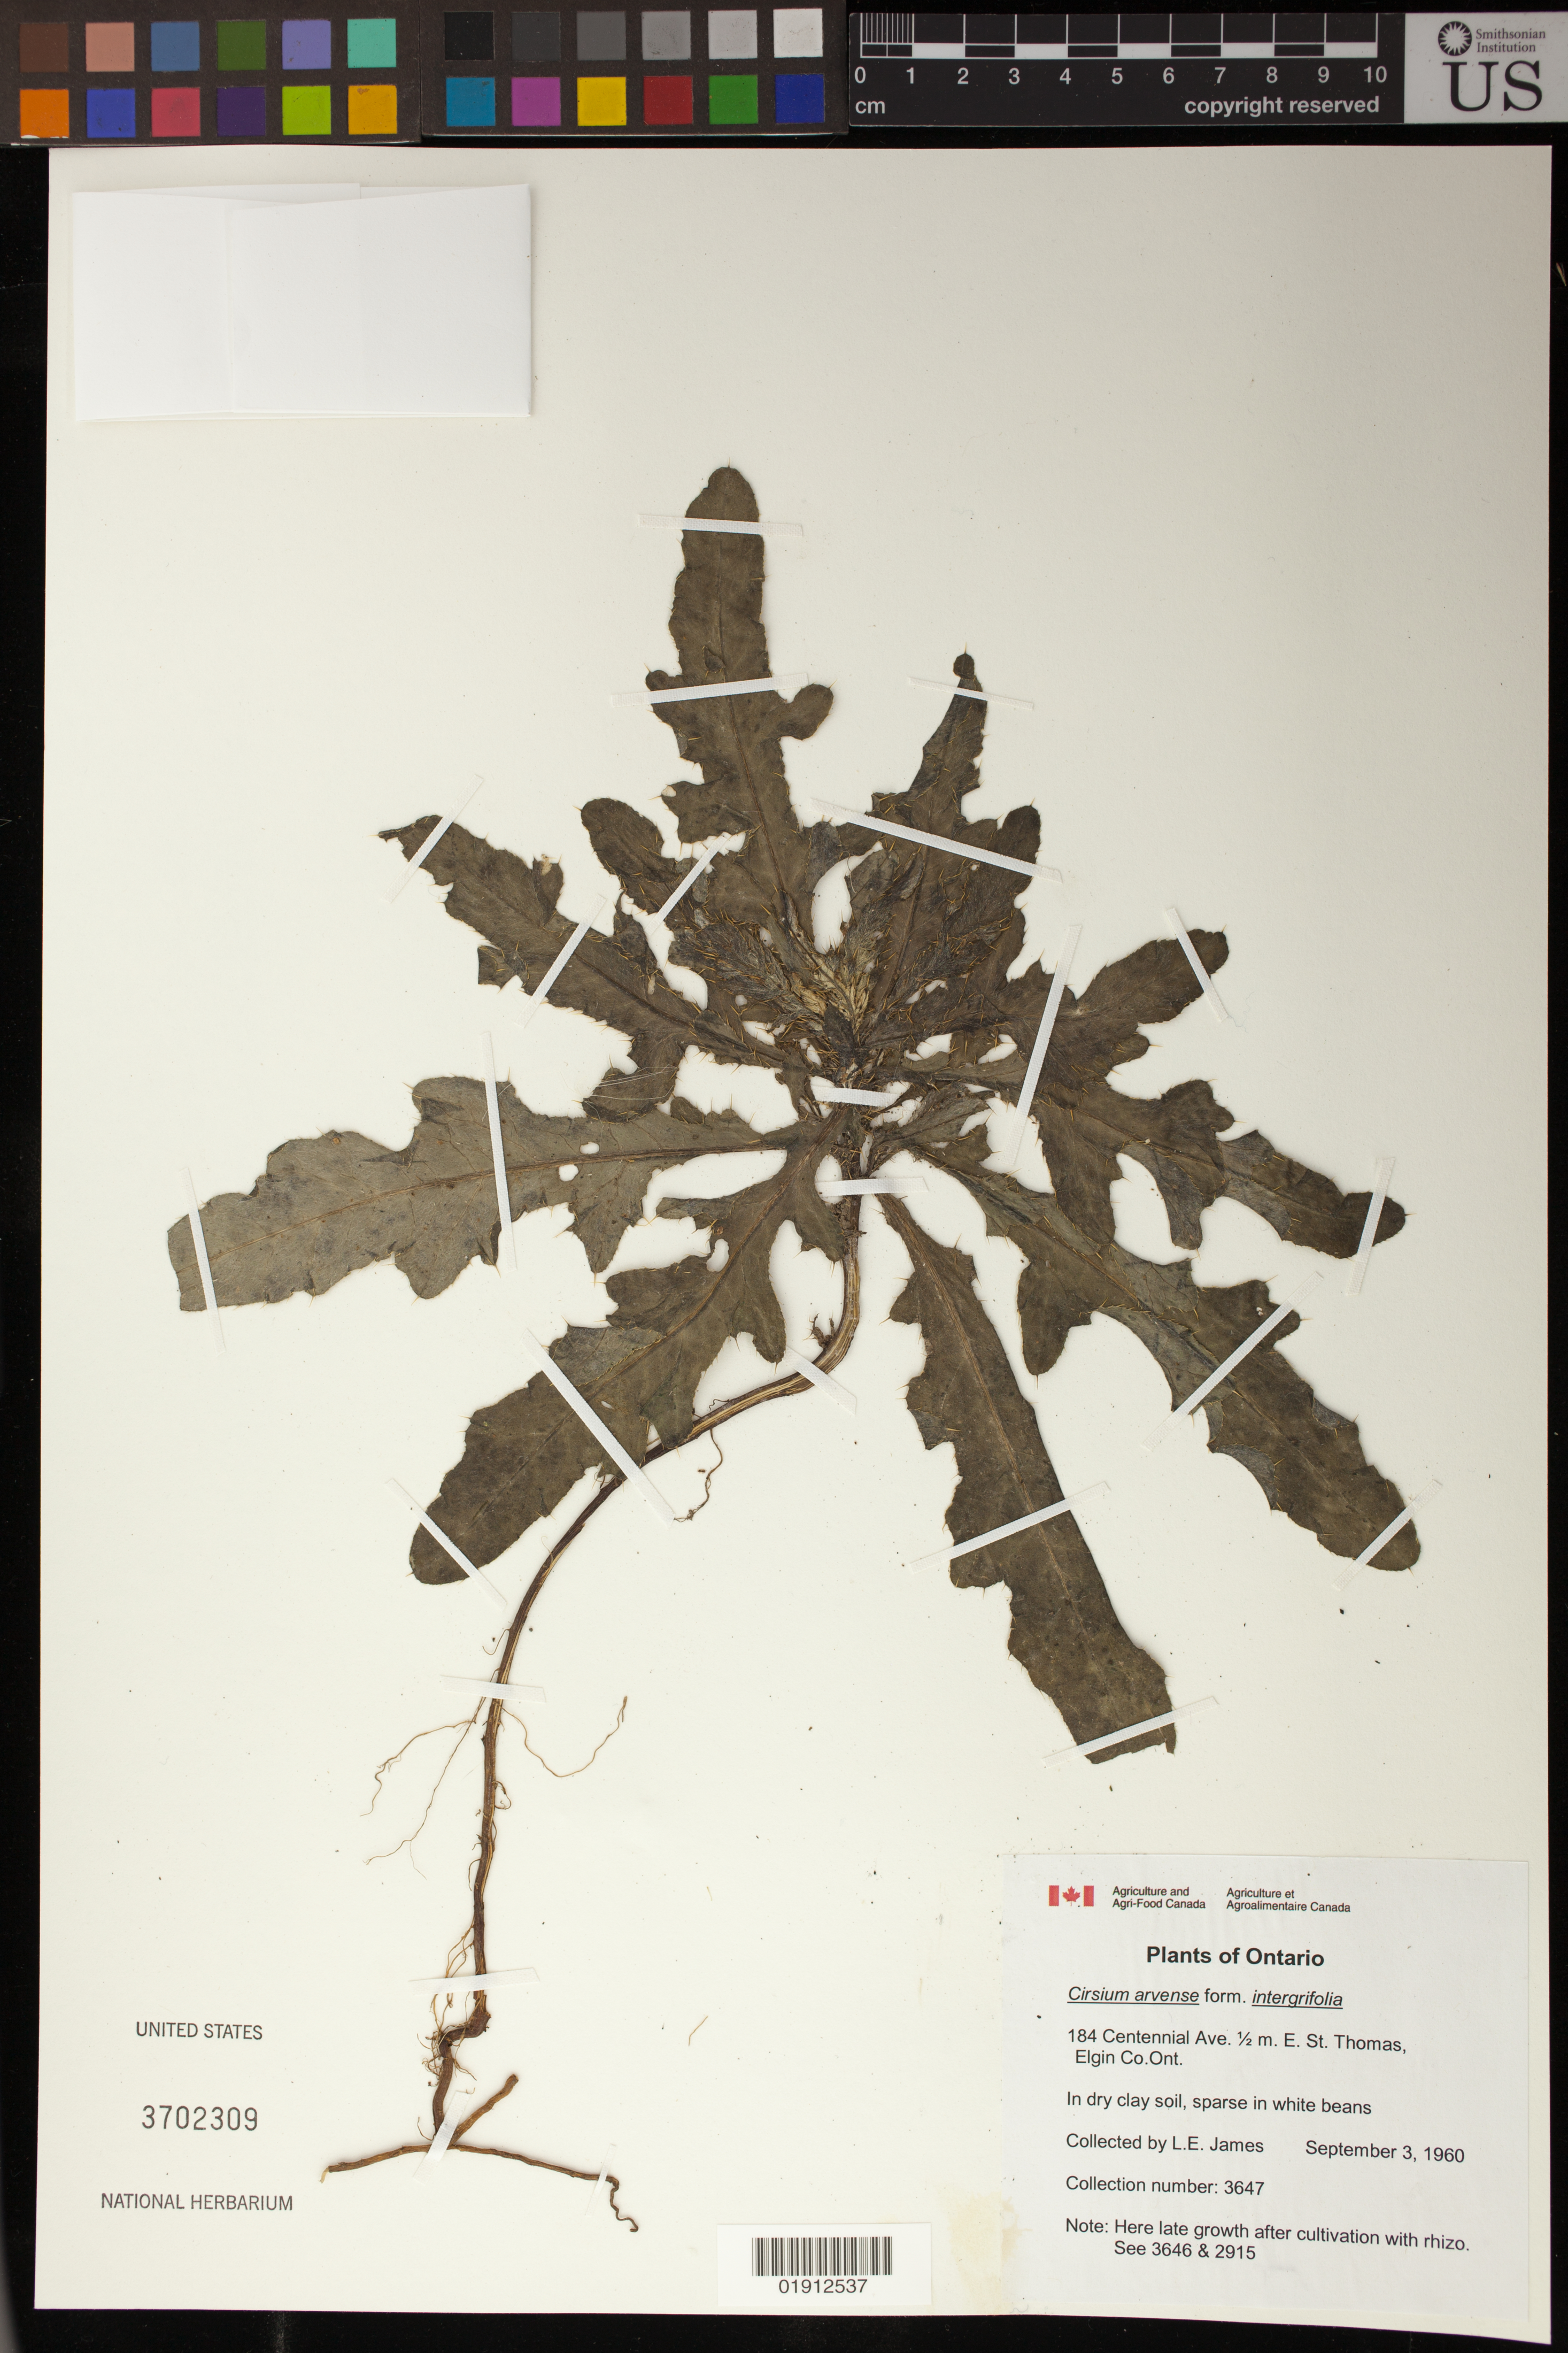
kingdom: Plantae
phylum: Tracheophyta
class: Magnoliopsida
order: Asterales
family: Asteraceae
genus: Cirsium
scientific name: Cirsium arvense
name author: (L.) Scop.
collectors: L. E. James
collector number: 3647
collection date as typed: September 3, 1960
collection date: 1960-09-03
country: Canada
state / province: Ontario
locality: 184 Centennial Avenue. 1/2 m. E. St. Thomas, Elgin Co. Ontario.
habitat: In dry clay soil, sparse in white beans.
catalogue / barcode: US 3702309